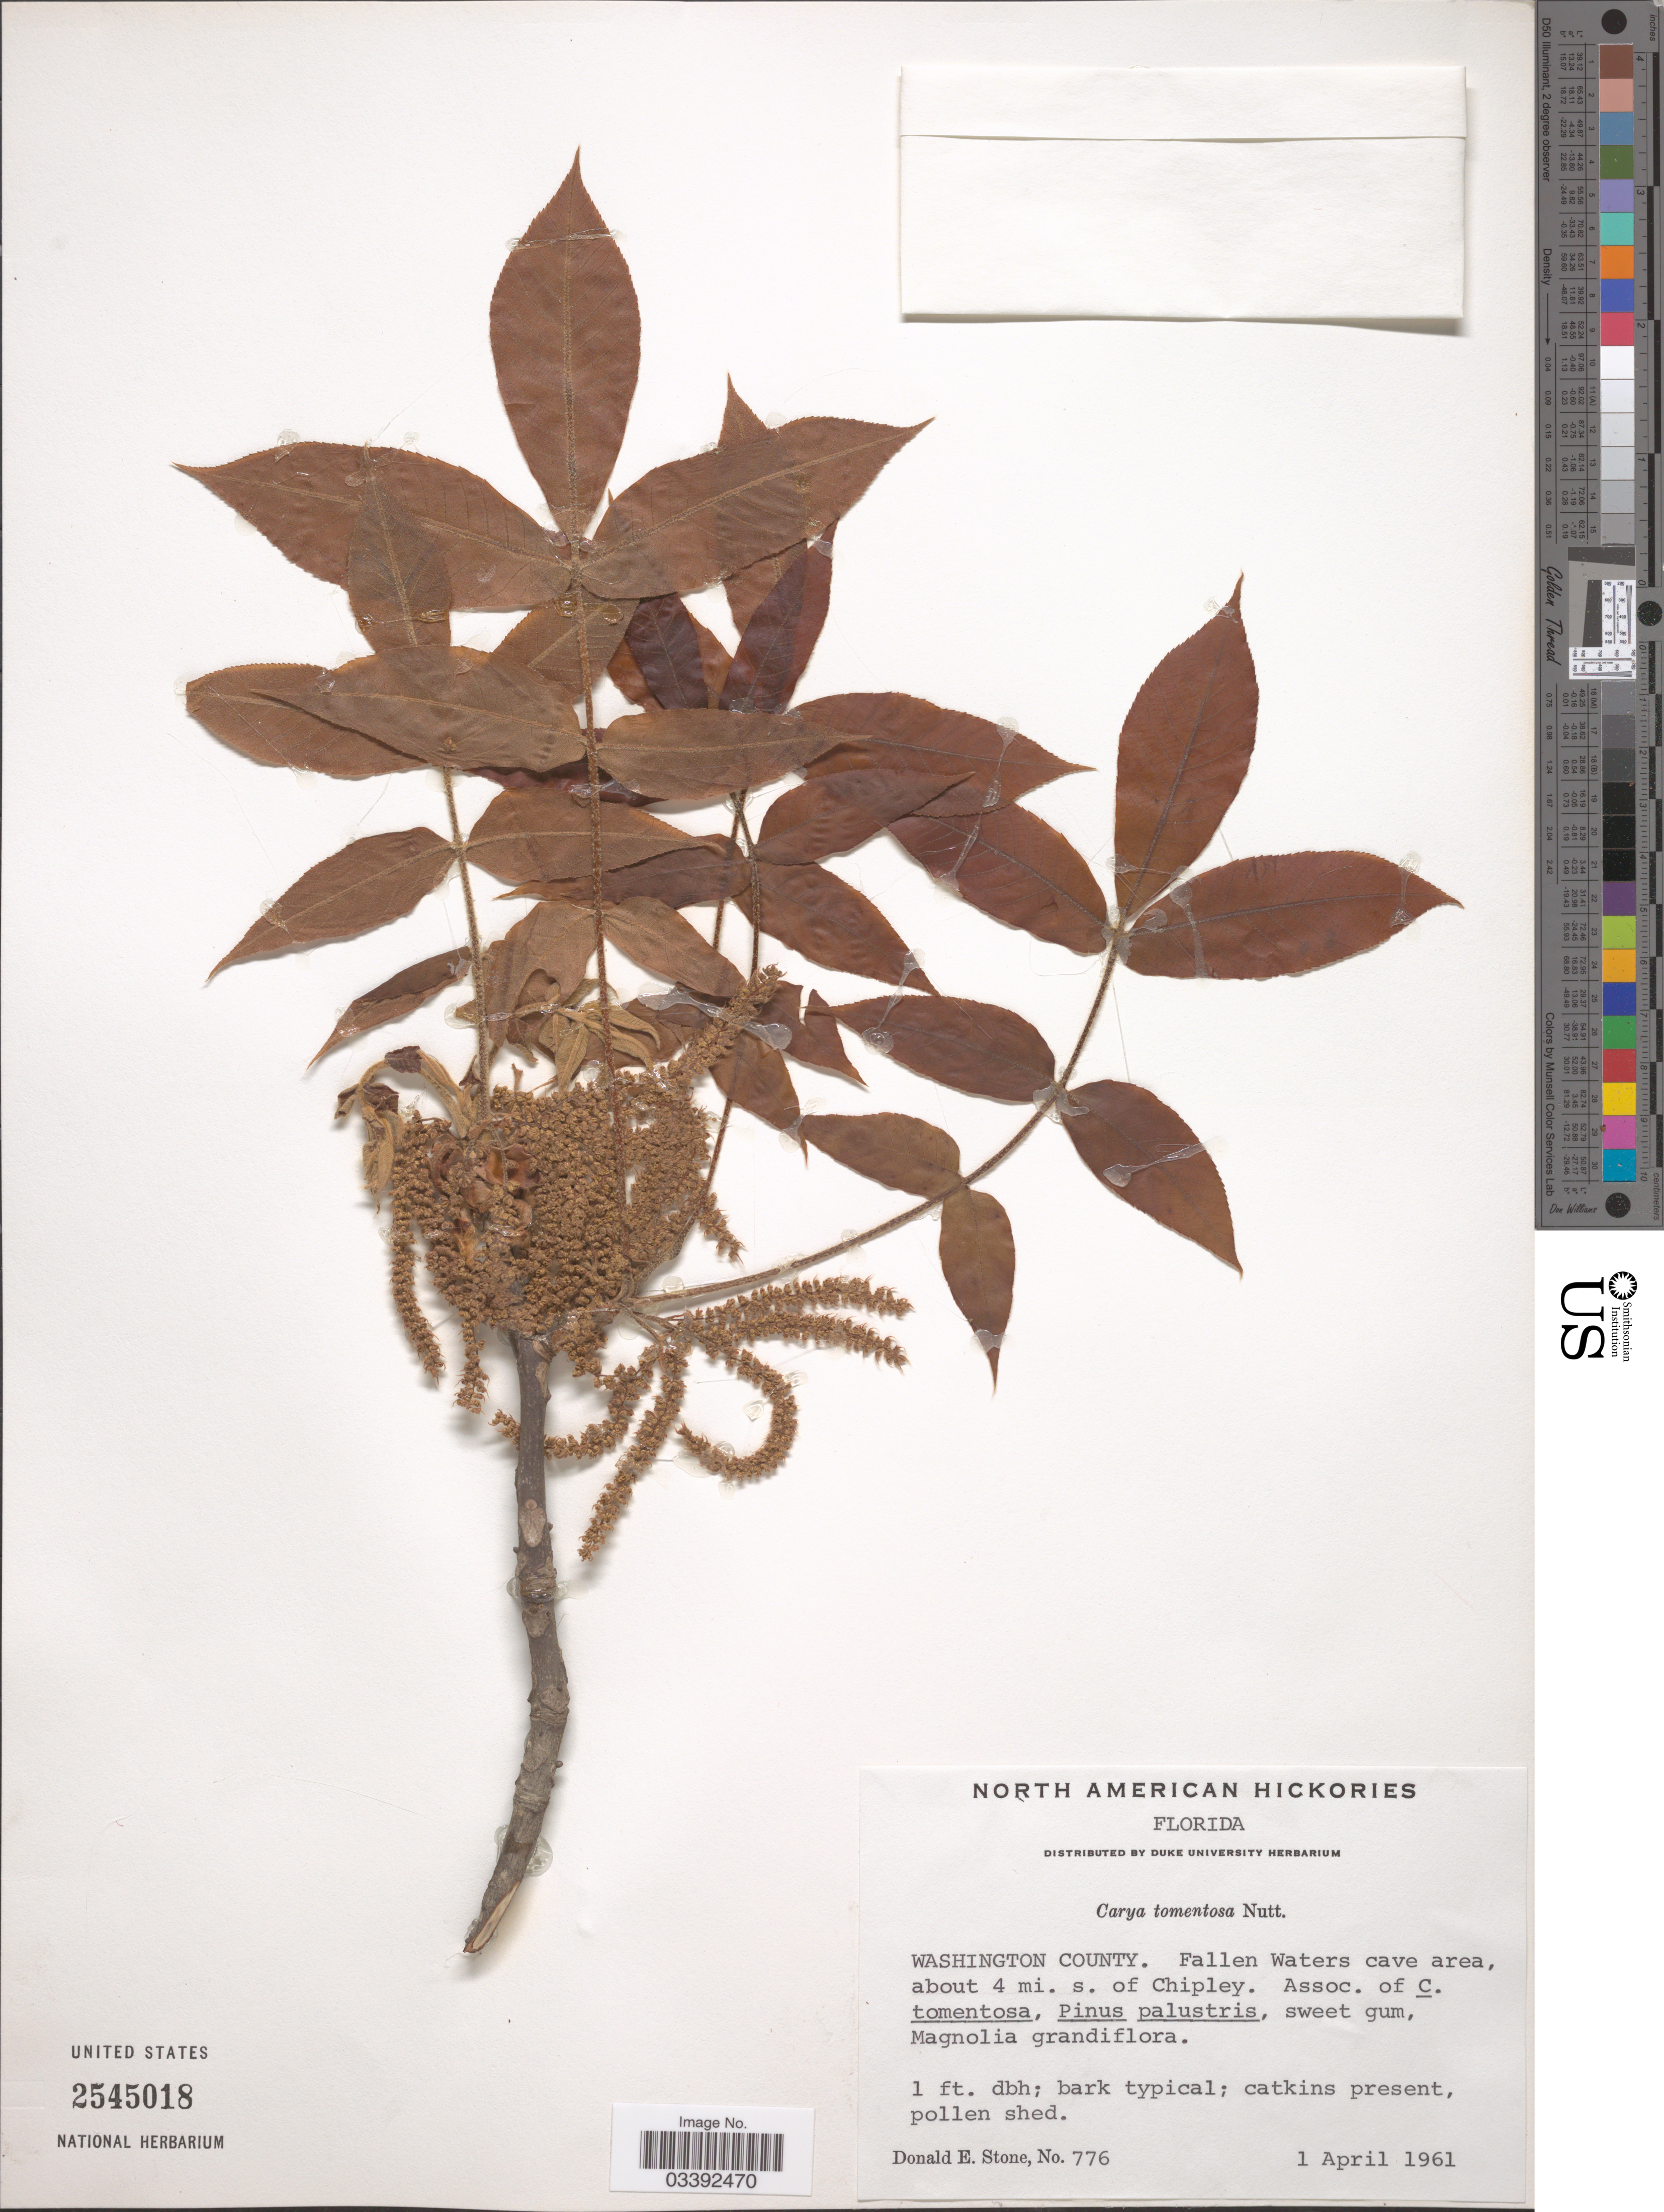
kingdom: Plantae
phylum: Tracheophyta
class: Magnoliopsida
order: Fagales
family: Juglandaceae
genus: Carya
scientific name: Carya tomentosa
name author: (Lam.) Nutt.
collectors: D. E. Stone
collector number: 776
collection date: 1961-04-01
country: United States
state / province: Florida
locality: Washington County. Fallen Waters cave area, about 4 mi. s. of Chipley.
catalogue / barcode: US 2545018